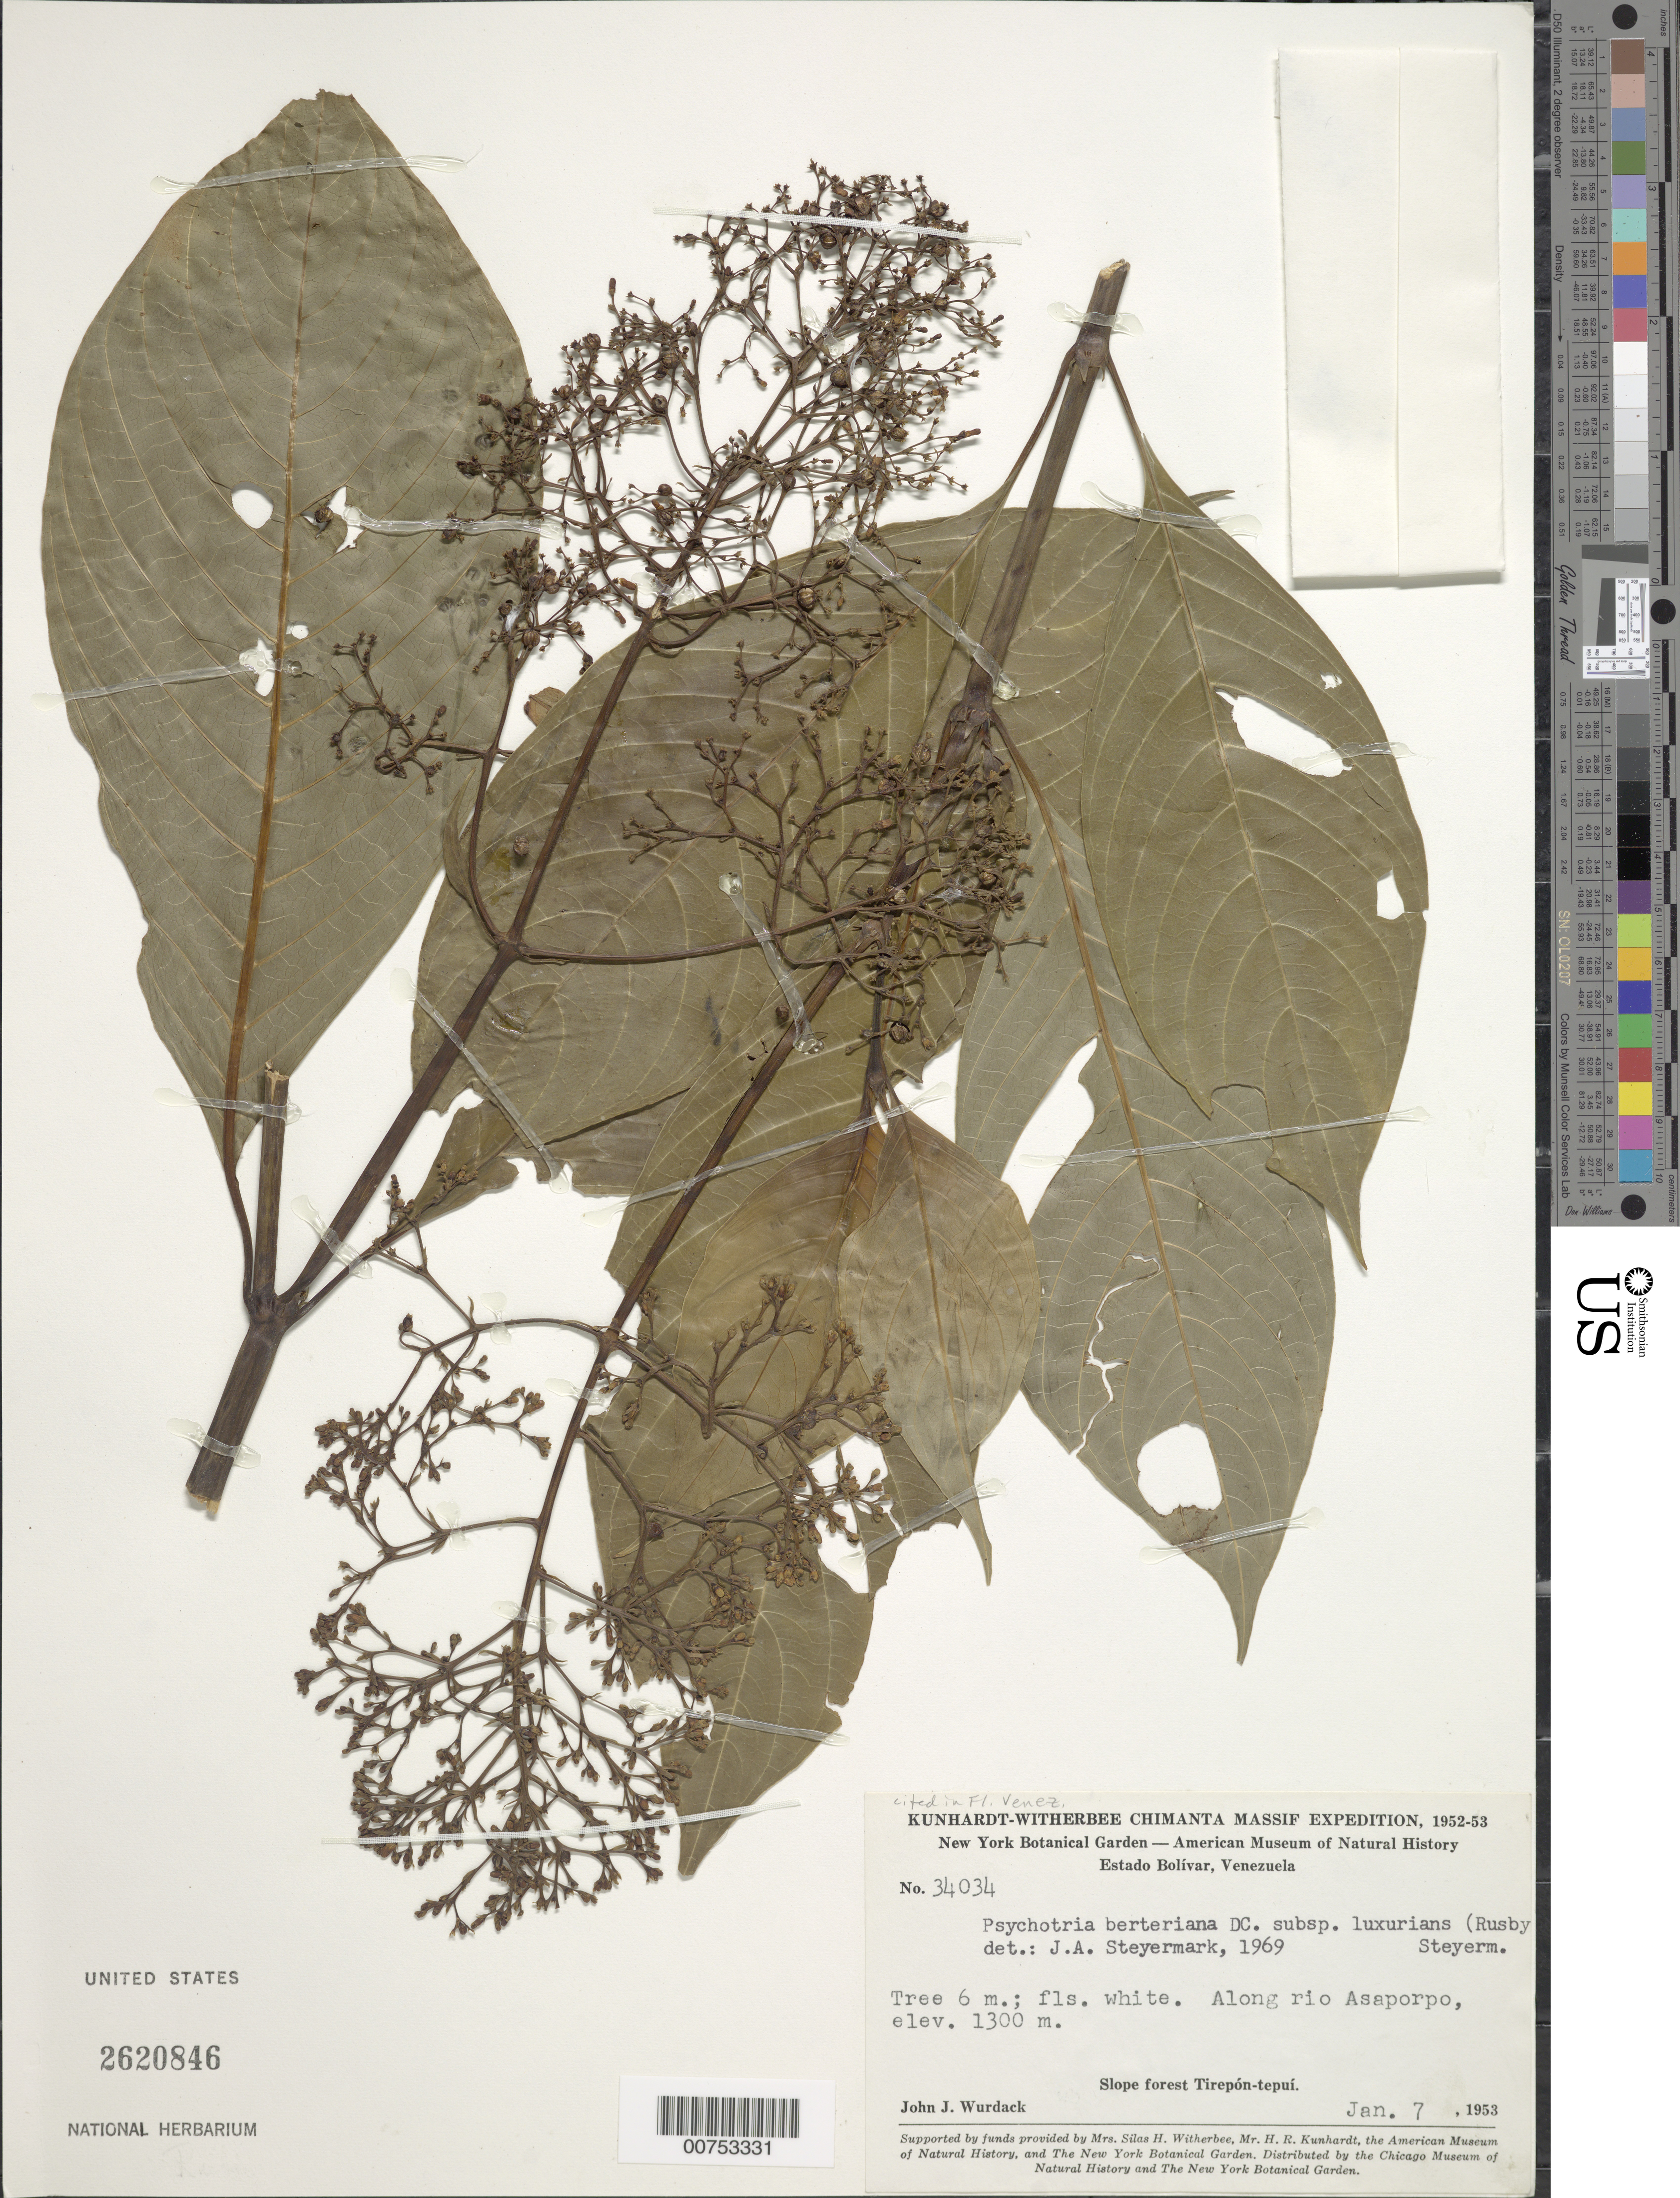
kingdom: Plantae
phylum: Tracheophyta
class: Magnoliopsida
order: Gentianales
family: Rubiaceae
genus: Psychotria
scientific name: Psychotria berteroana subsp. luxurians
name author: (Rusby) Steyerm.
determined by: Steyermark, Julian A., (VEN)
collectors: J. J. Wurdack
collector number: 34034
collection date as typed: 7-Jan-53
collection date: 1953-01-07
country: Venezuela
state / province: Bolívar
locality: Tirepón-tepuí, Río Asaporpo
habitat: Slope forest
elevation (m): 1300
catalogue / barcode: US 2620846